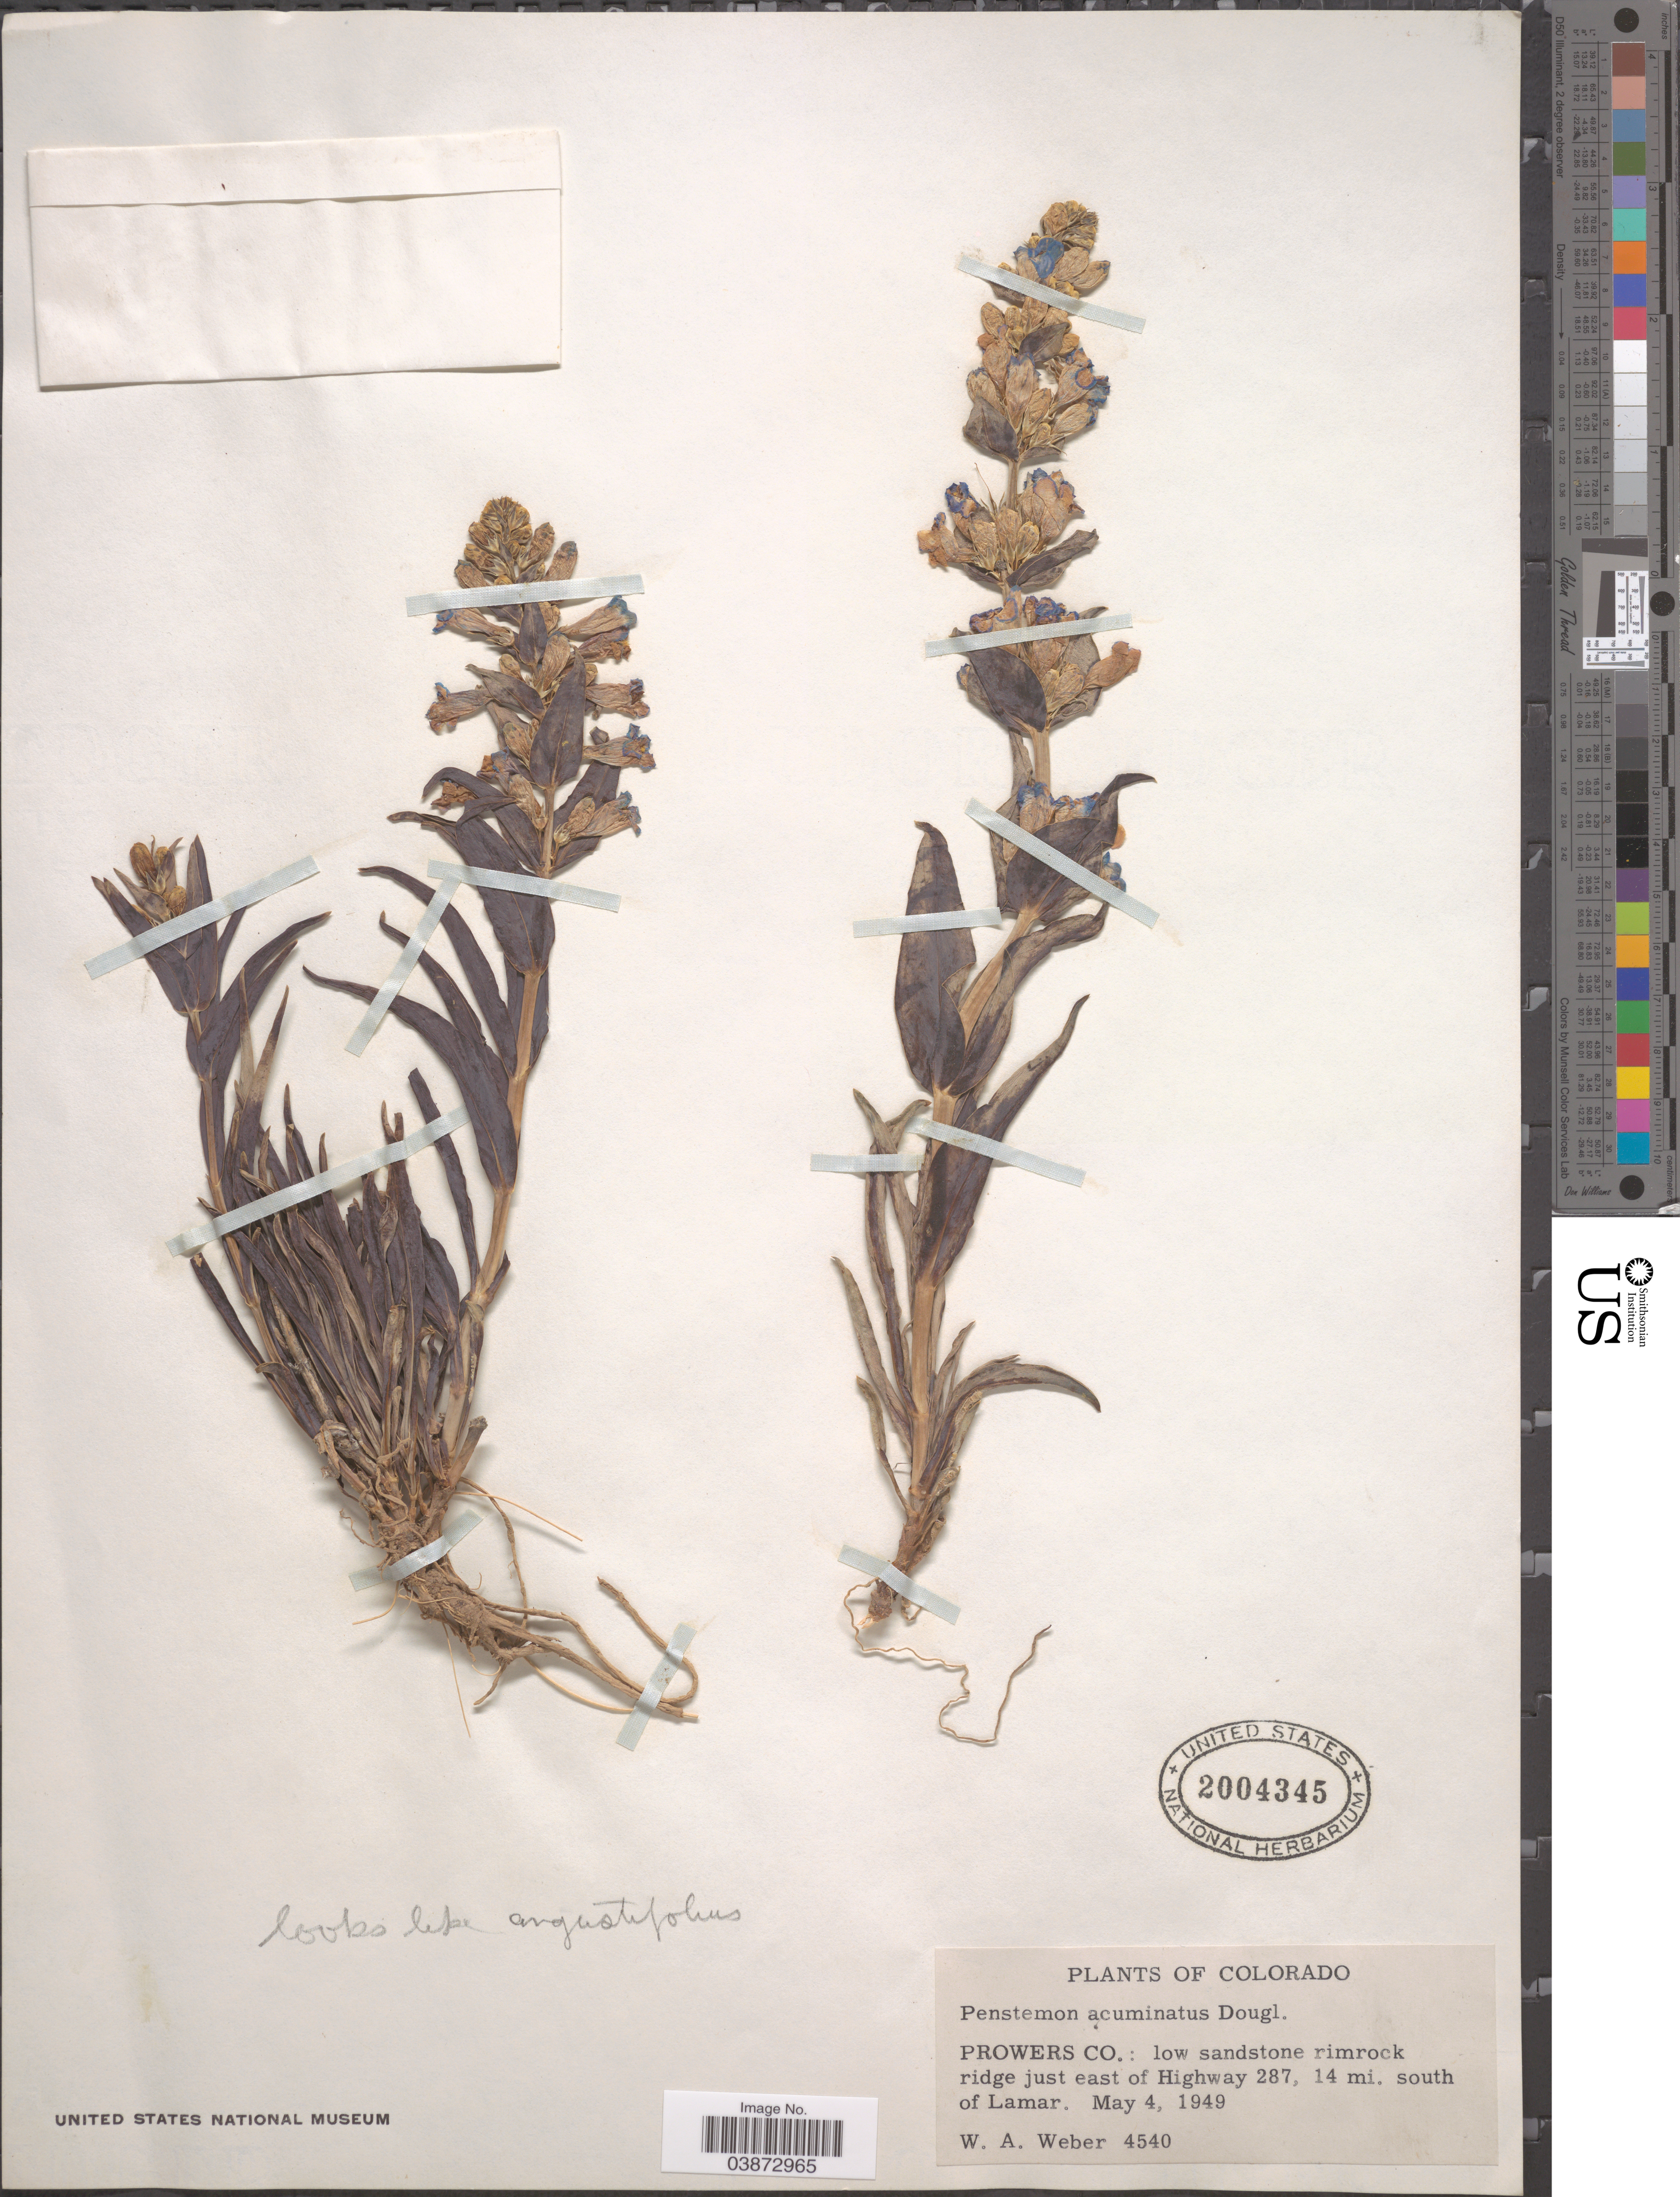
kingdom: Plantae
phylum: Tracheophyta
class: Magnoliopsida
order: Lamiales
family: Plantaginaceae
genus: Penstemon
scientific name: Penstemon angustifolius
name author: Nutt. ex Pursh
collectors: W. A. Weber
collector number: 4540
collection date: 1949-05-04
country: United States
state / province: Colorado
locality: Prowers Co.: low sandstone rimrock ridge just east of Highway 287, 14 mi. south of Lamar.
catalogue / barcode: US 2004345